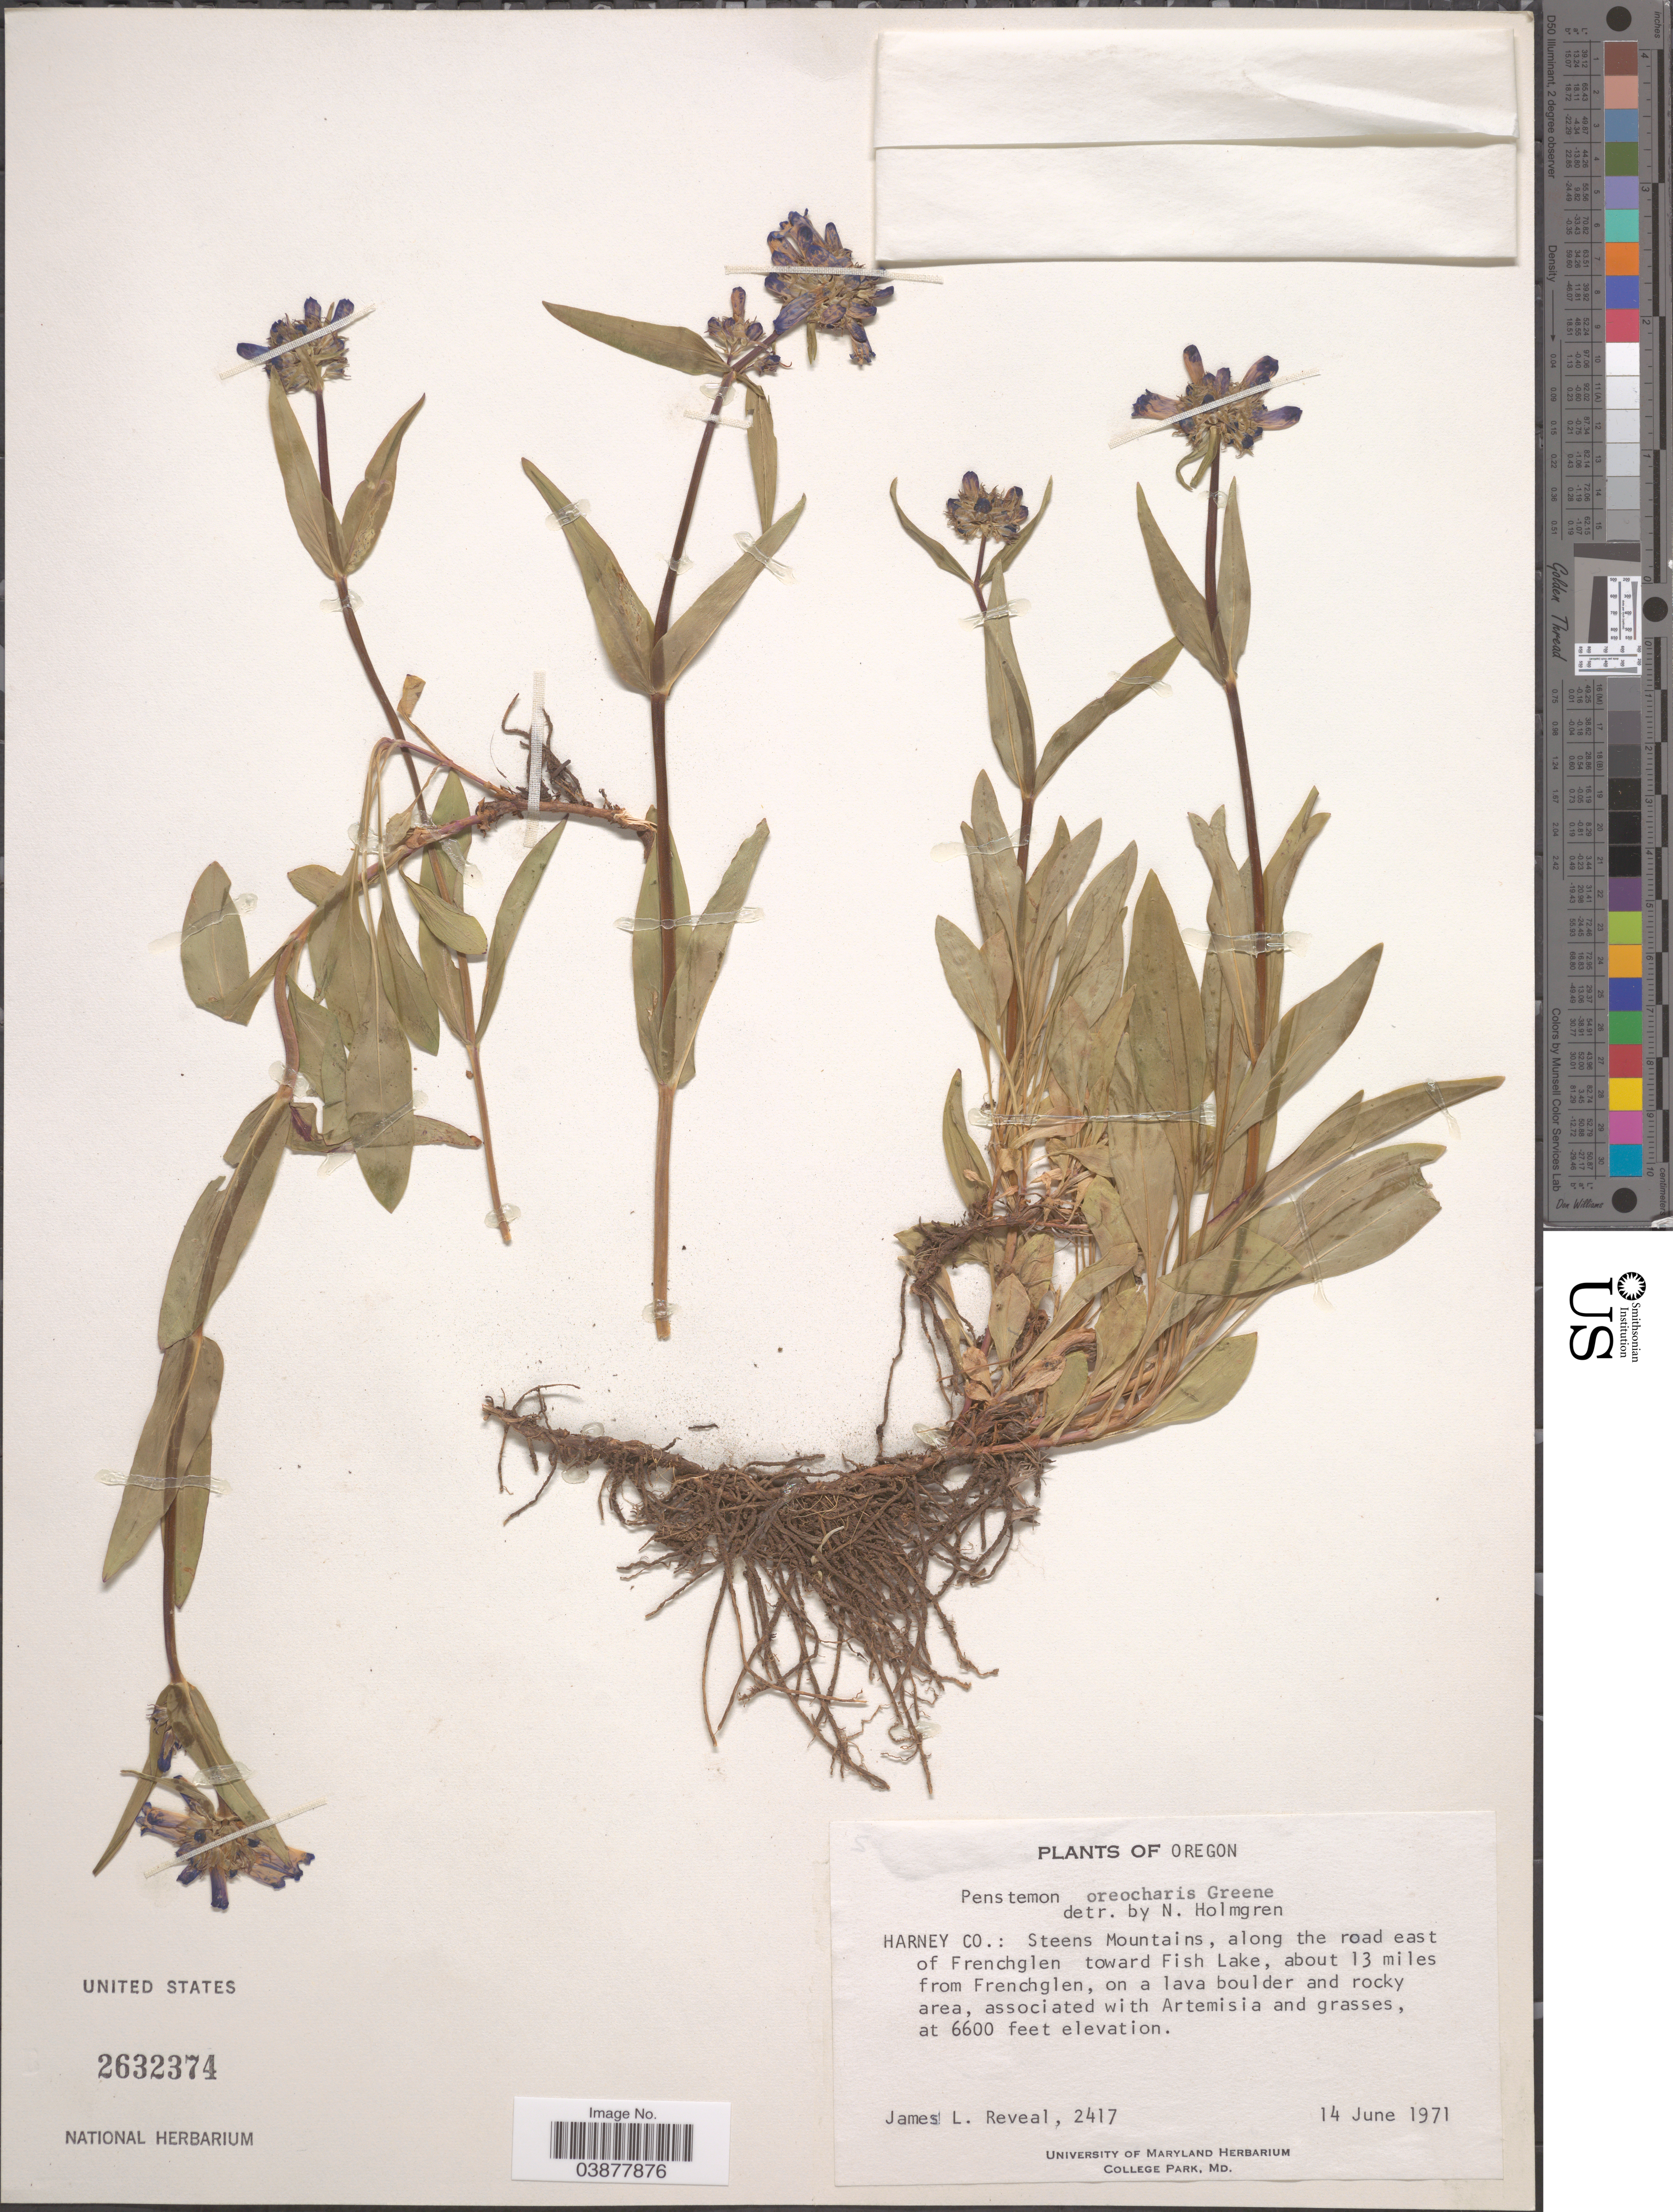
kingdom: Plantae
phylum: Tracheophyta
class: Magnoliopsida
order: Lamiales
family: Plantaginaceae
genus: Penstemon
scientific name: Penstemon rydbergii var. oreocharis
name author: (Greene) N.H. Holmgren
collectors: J. L. Reveal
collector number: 2417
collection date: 1971-06-14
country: United States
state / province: Oregon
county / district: Harney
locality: Harney Co.: Steens Mountains, along the road east of Frenchglen toward Fish Lake, about 13 miles from Frenchglen.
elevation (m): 2012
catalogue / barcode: US 2632374